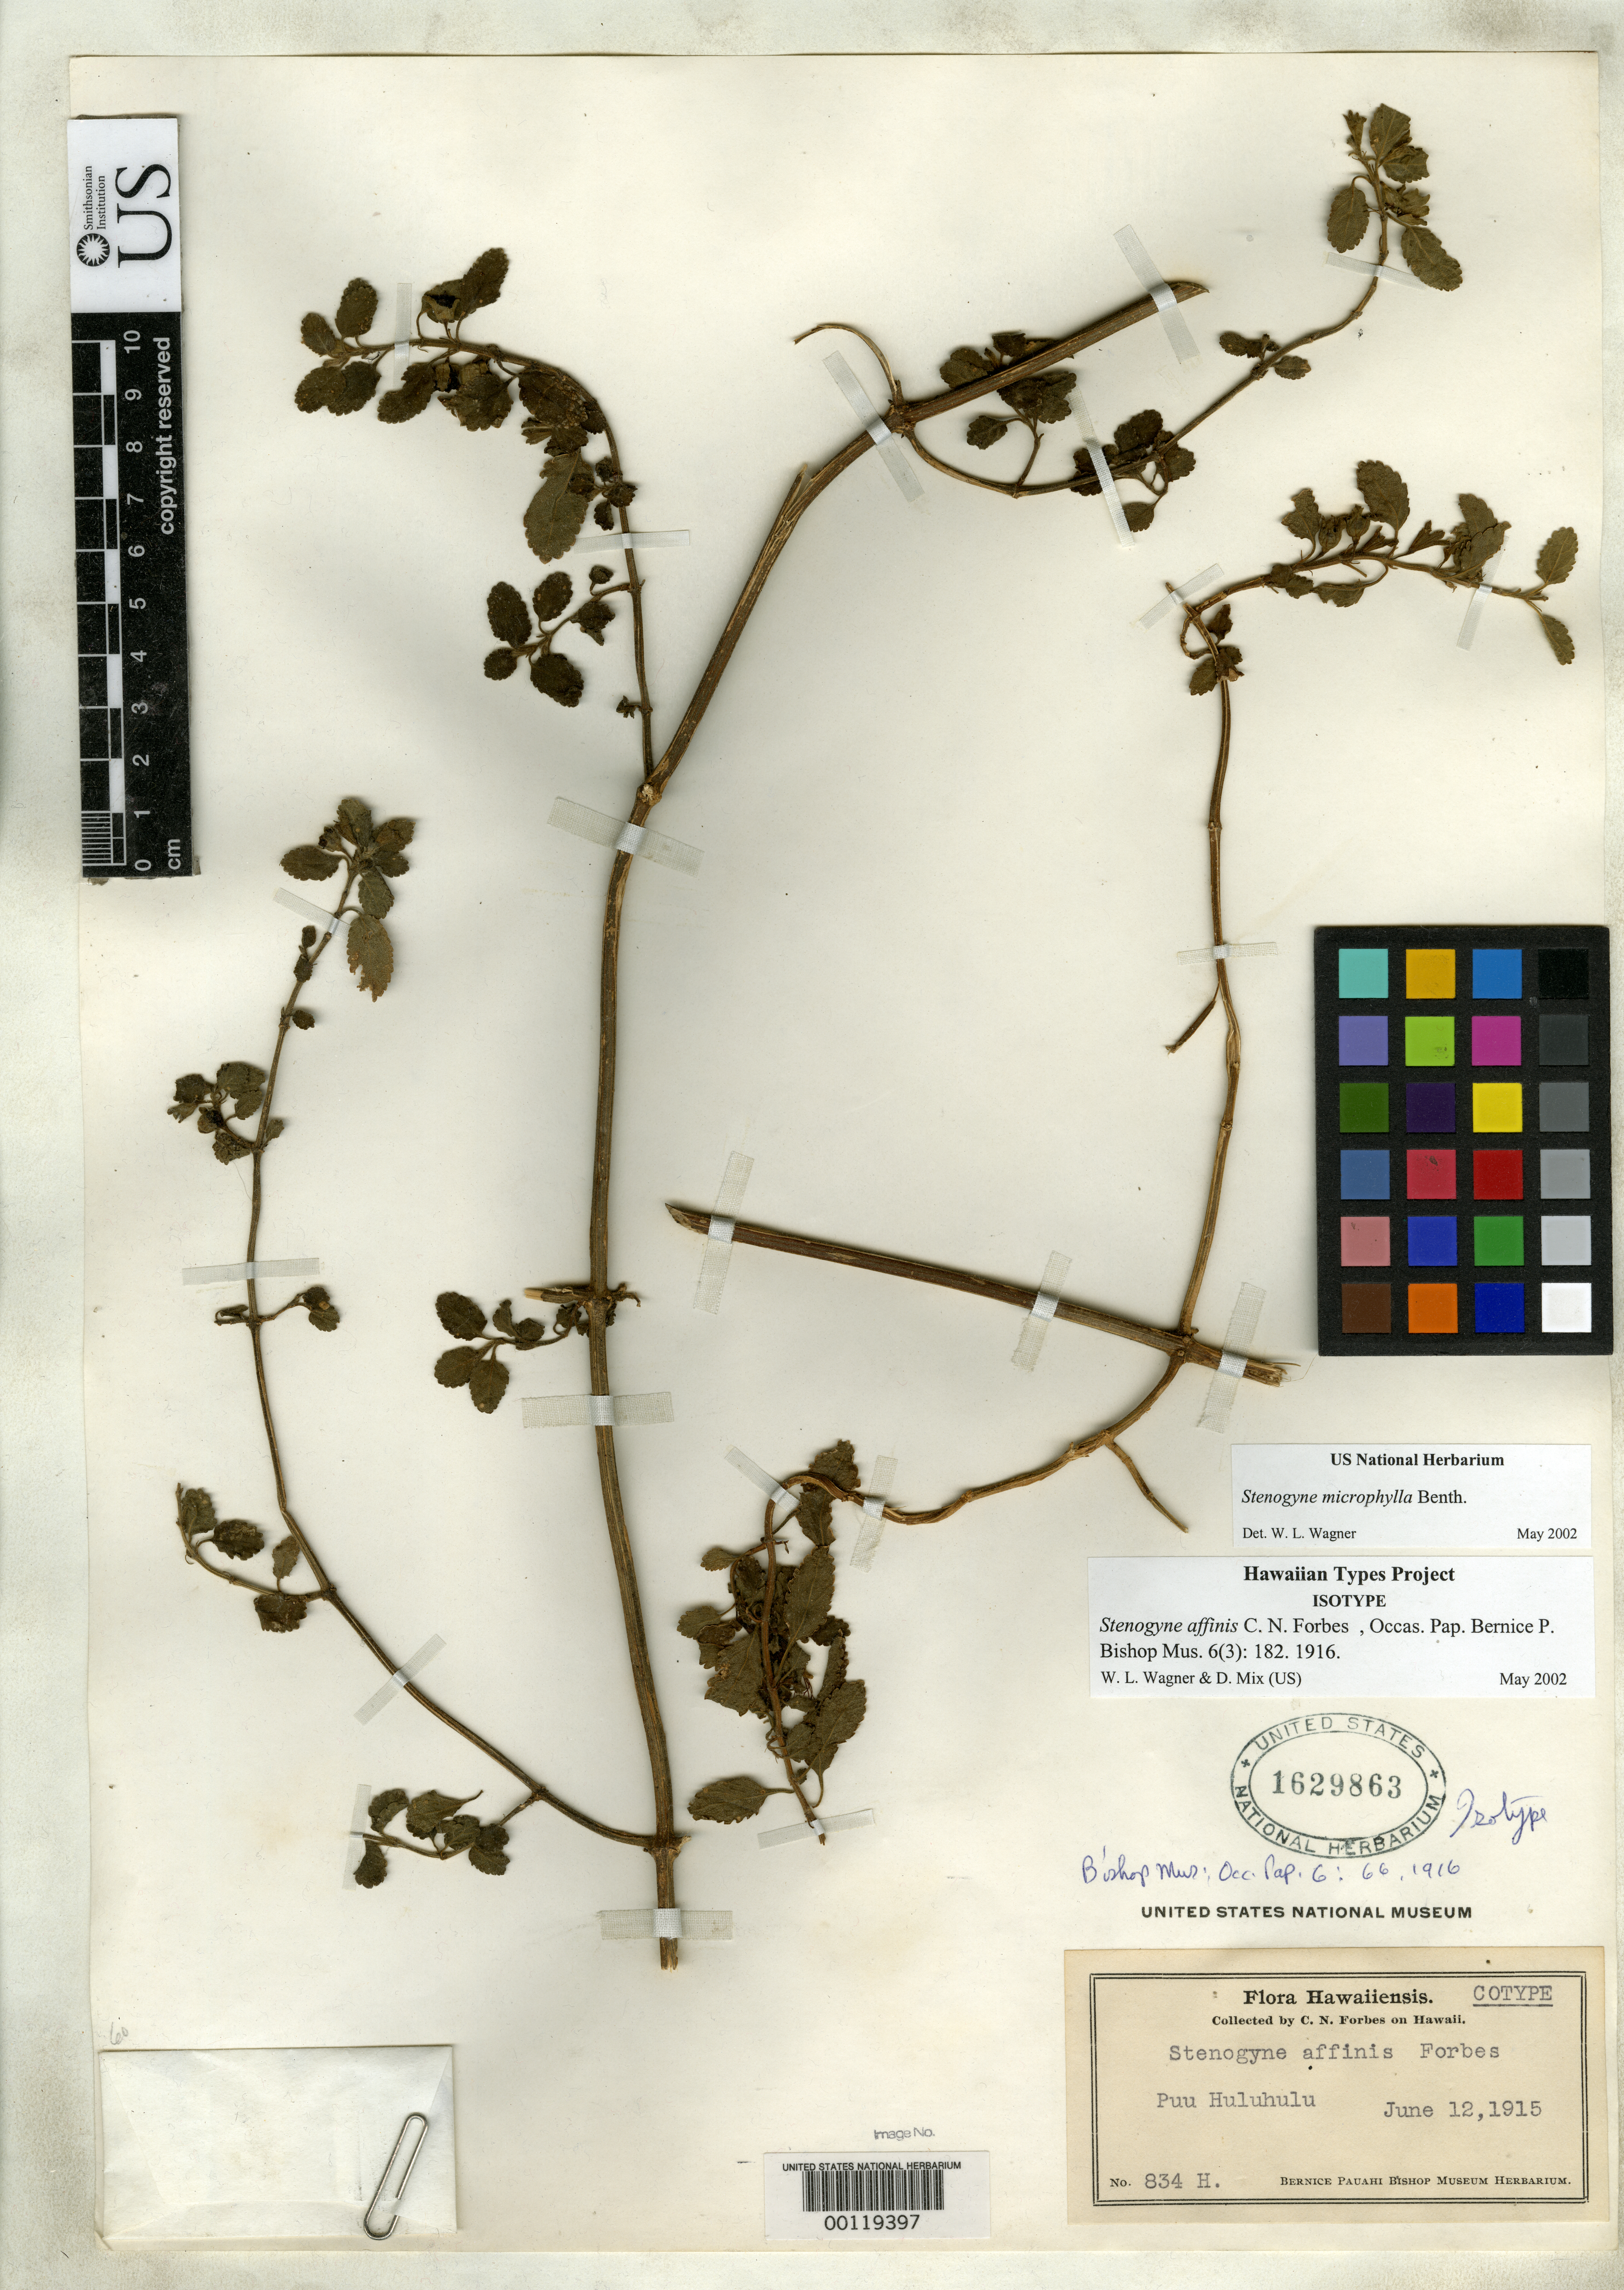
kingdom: Plantae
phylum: Tracheophyta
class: Magnoliopsida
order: Lamiales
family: Lamiaceae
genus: Stenogyne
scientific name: Stenogyne affinis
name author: C.N. Forbes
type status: Isotype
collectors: C. N. Forbes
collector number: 834 H.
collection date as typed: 12 Jun 1915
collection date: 1915-06-12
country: United States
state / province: Hawaii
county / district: Hawaii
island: Hawaii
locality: Puu Huluhulu.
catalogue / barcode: US 1629863